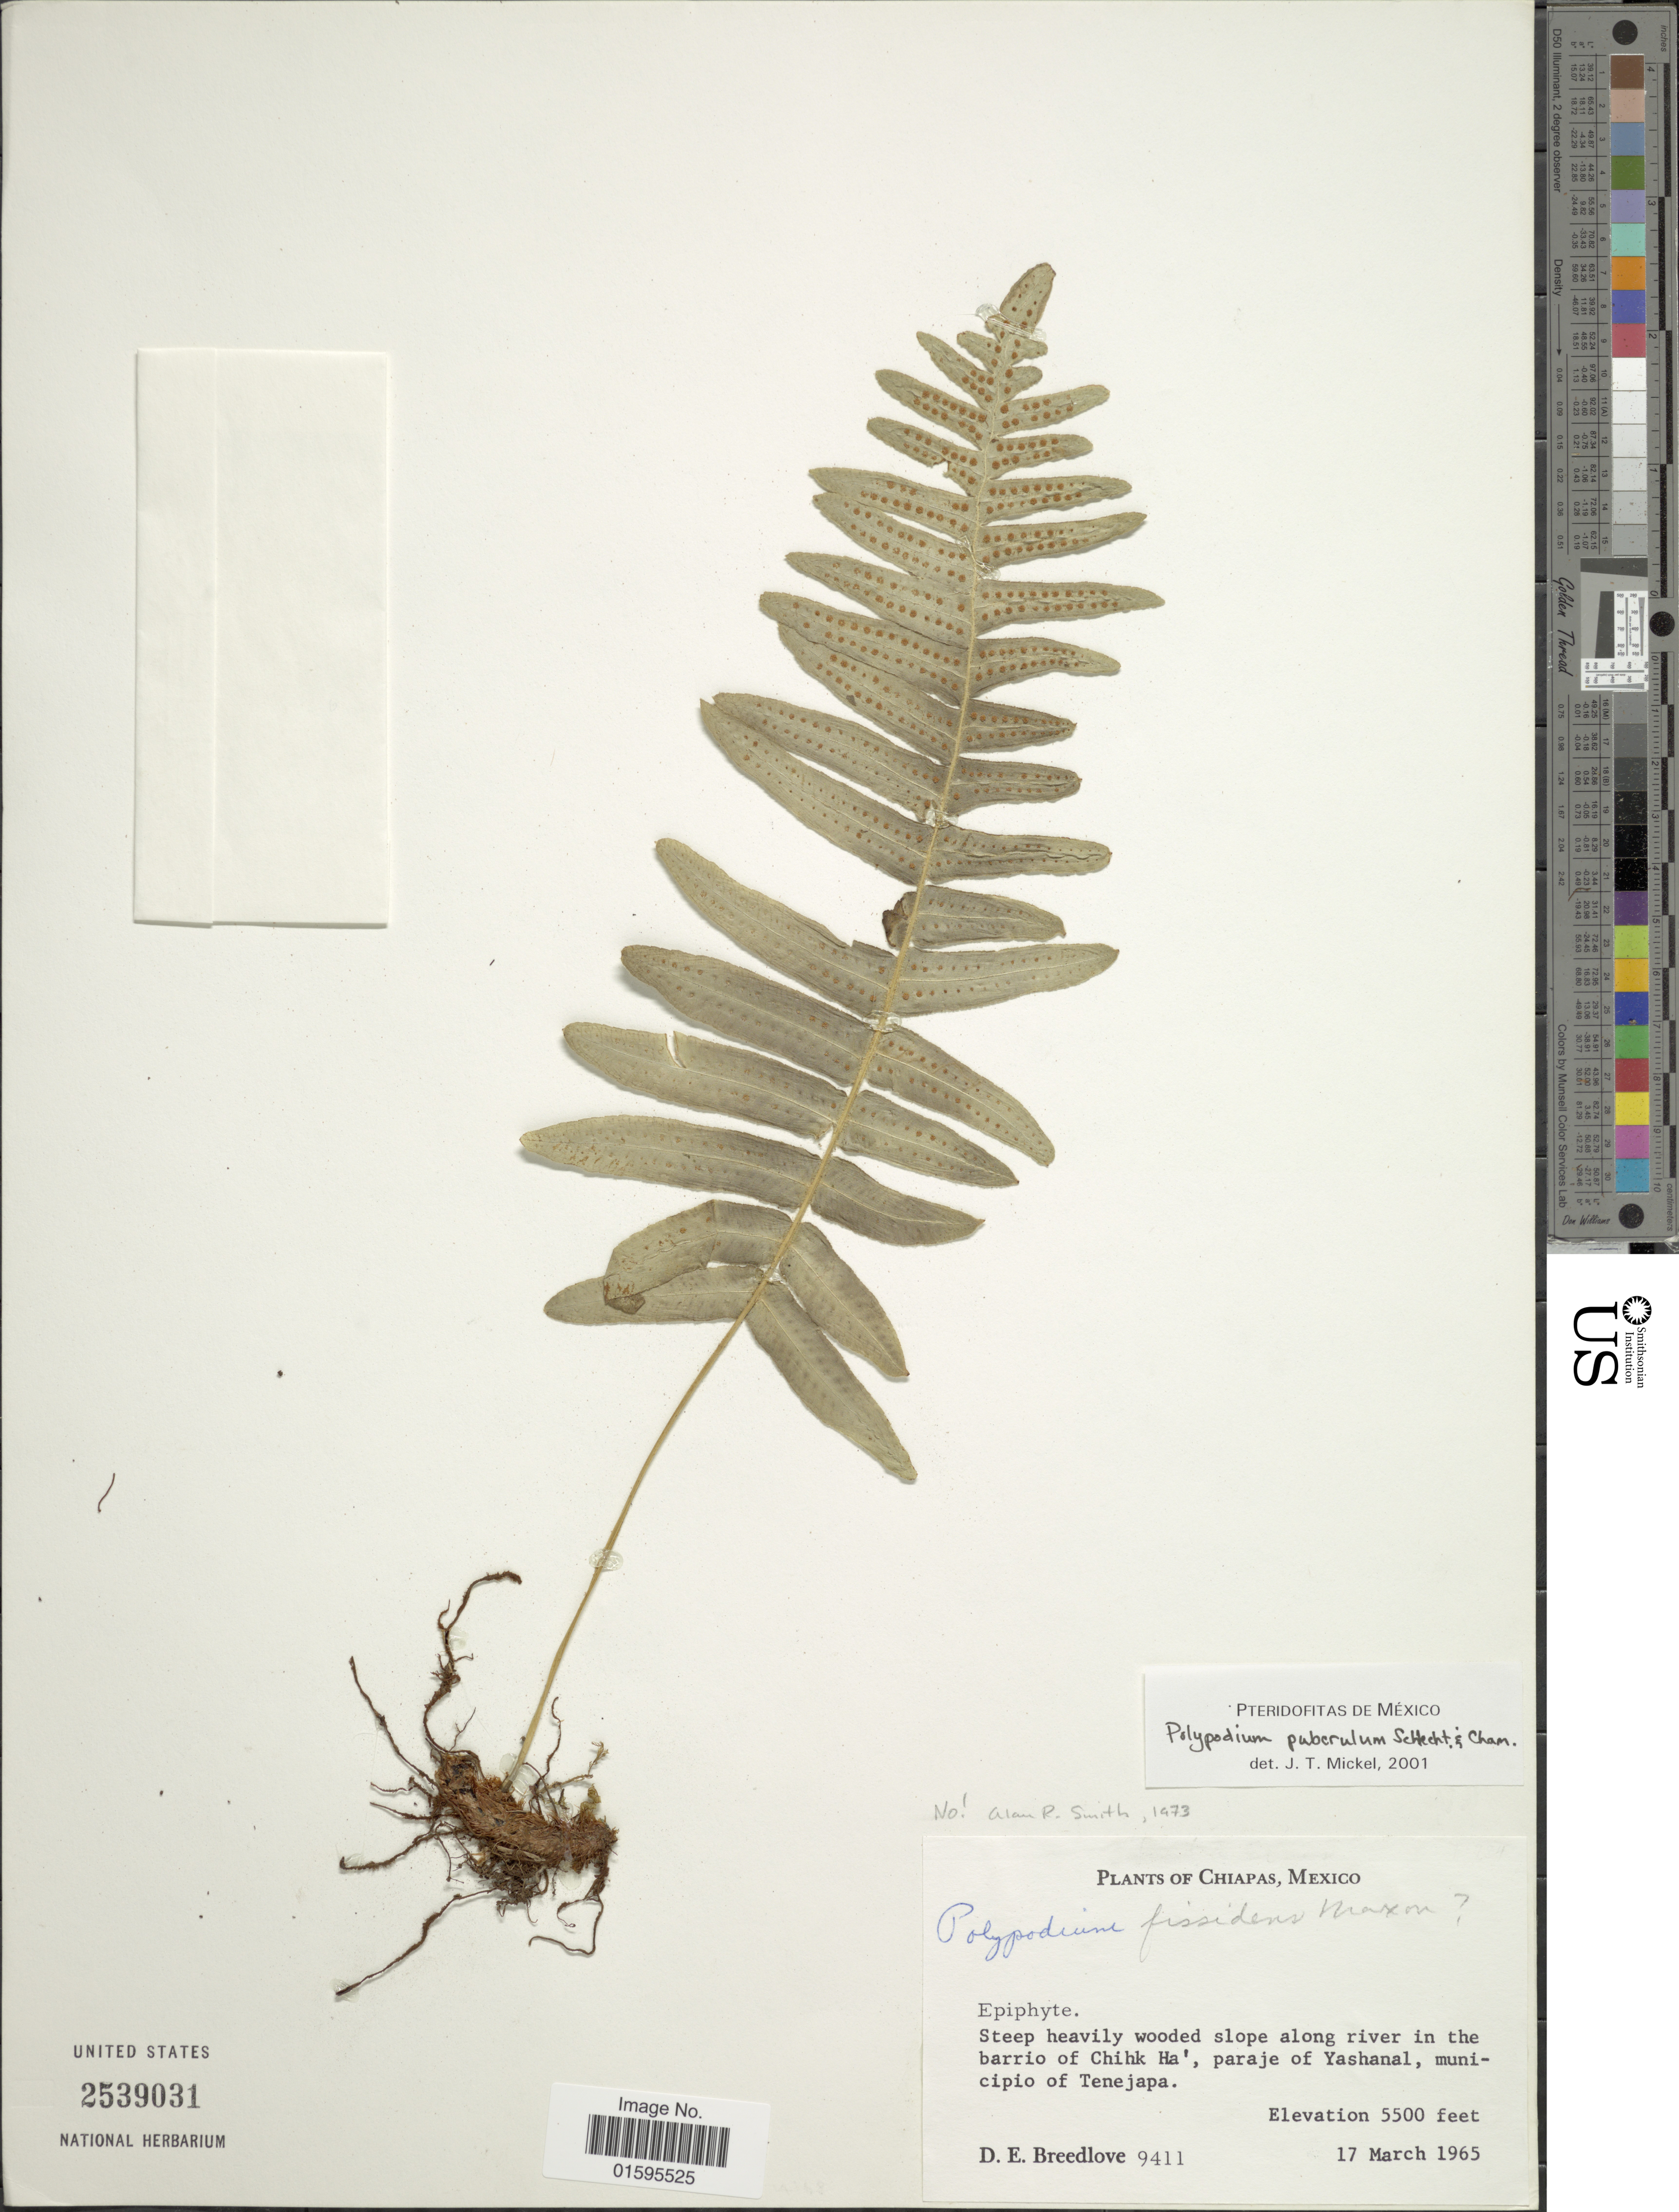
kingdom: Plantae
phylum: Tracheophyta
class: Polypodiopsida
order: Polypodiales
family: Polypodiaceae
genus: Polypodium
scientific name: Polypodium puberulum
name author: Schltdl. & Cham.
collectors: D. E. Breedlove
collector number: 9411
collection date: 1965-03-17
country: Mexico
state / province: Chiapas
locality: In the barrio of Chihk Ha', paraje of Yashanal, municipio of Tenejapa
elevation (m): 1676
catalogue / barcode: US 2539031